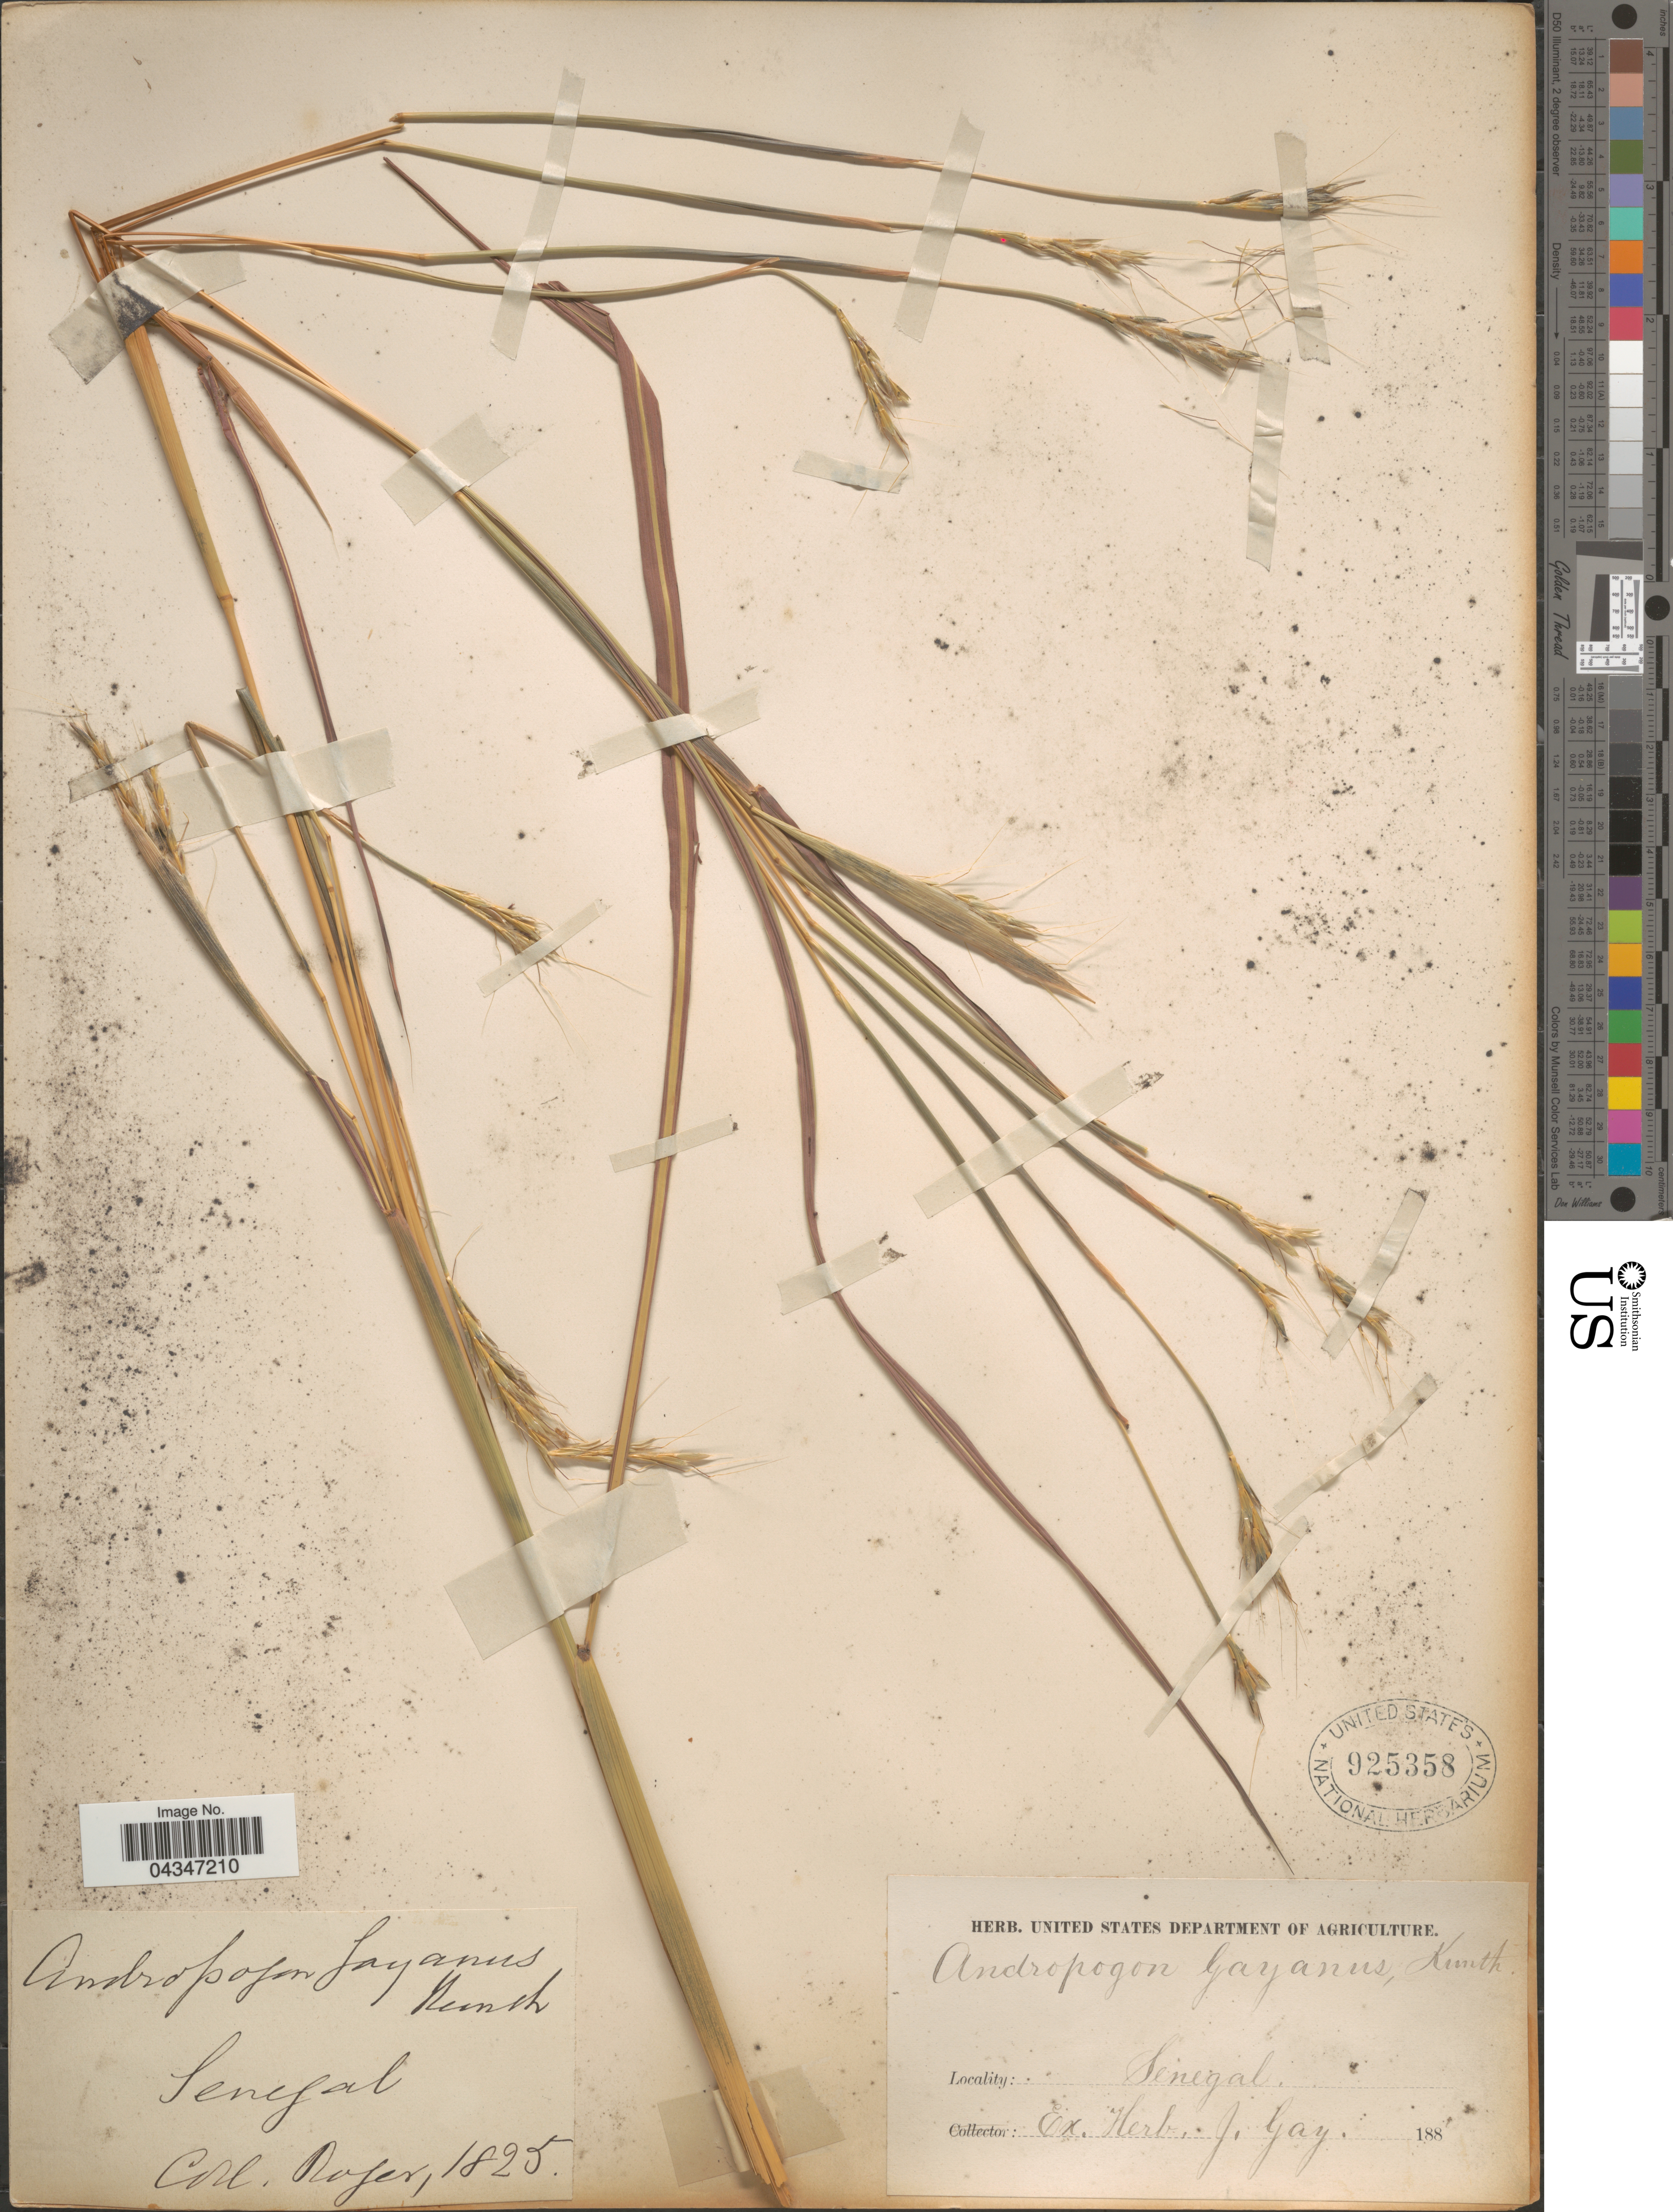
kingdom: Plantae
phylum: Tracheophyta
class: Liliopsida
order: Poales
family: Poaceae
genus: Andropogon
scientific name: Andropogon gayanus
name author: Kunth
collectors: -. Roger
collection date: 1825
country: Senegal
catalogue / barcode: US 925358